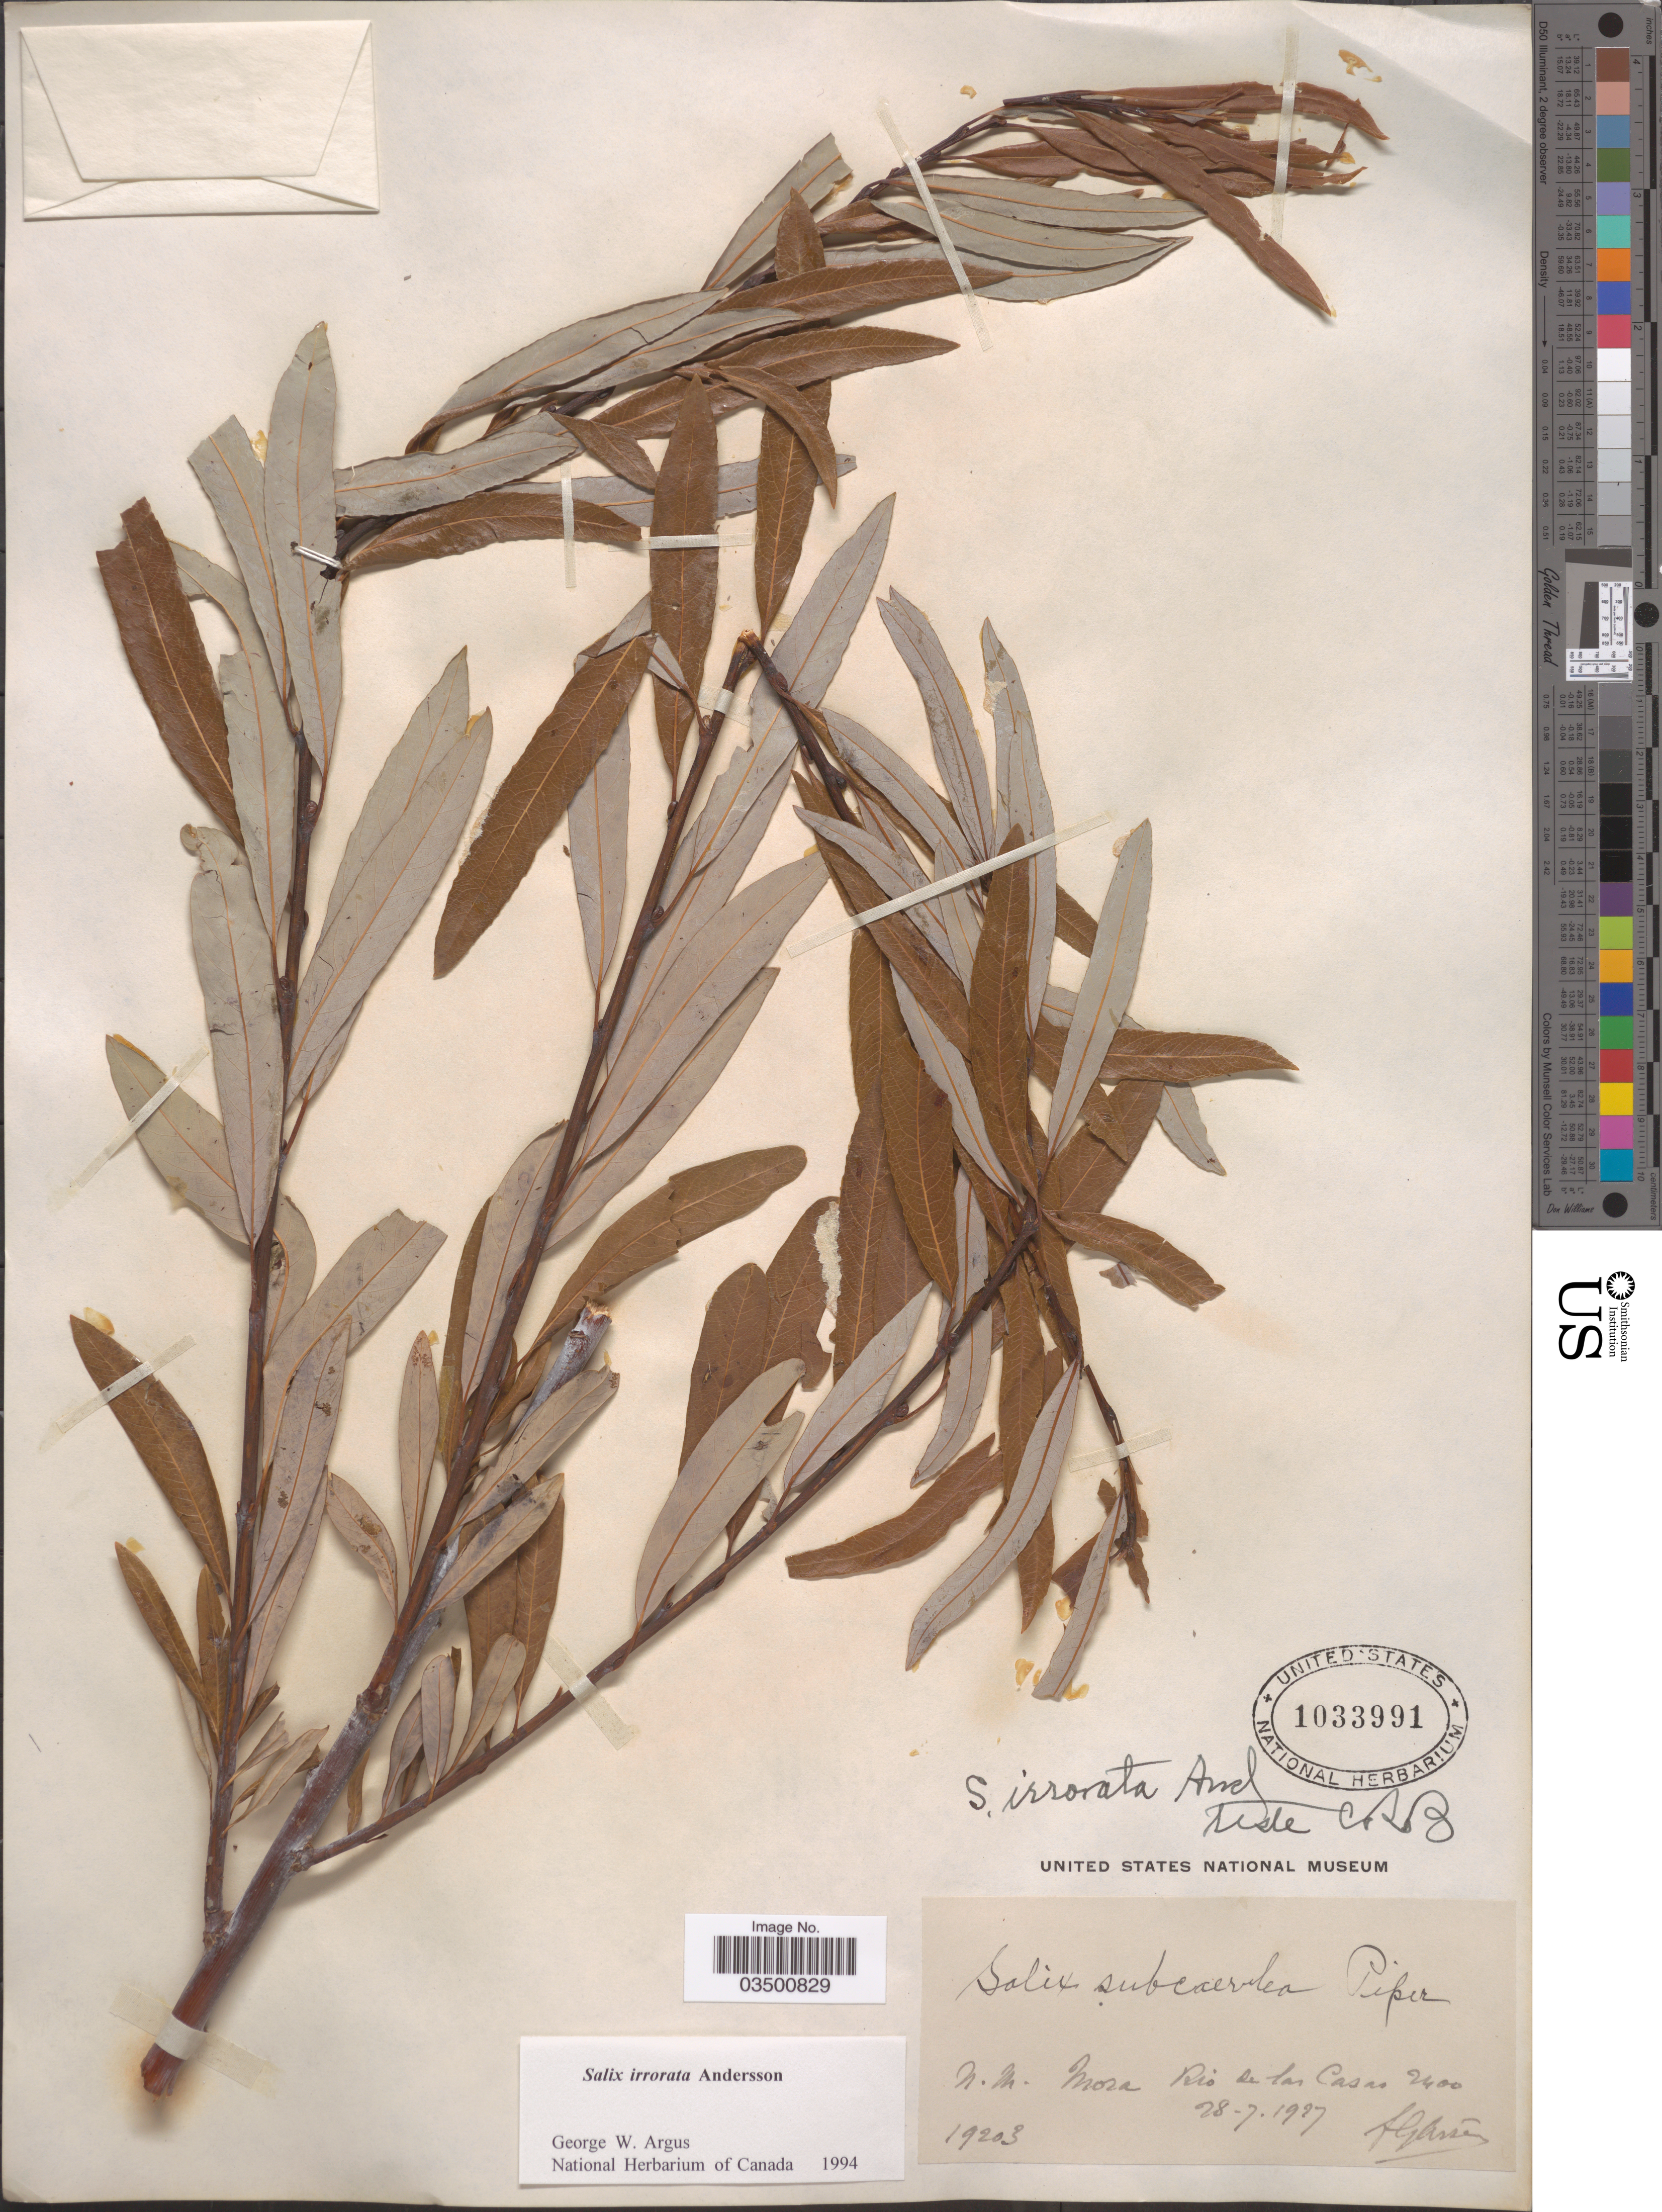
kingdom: Plantae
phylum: Tracheophyta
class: Magnoliopsida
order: Malpighiales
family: Salicaceae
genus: Salix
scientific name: Salix irrorata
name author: Andersson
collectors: F. Arsène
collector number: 19203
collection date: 1927-07-28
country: United States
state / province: New Mexico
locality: Mora Rio de Las Casas.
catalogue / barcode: US 1033991